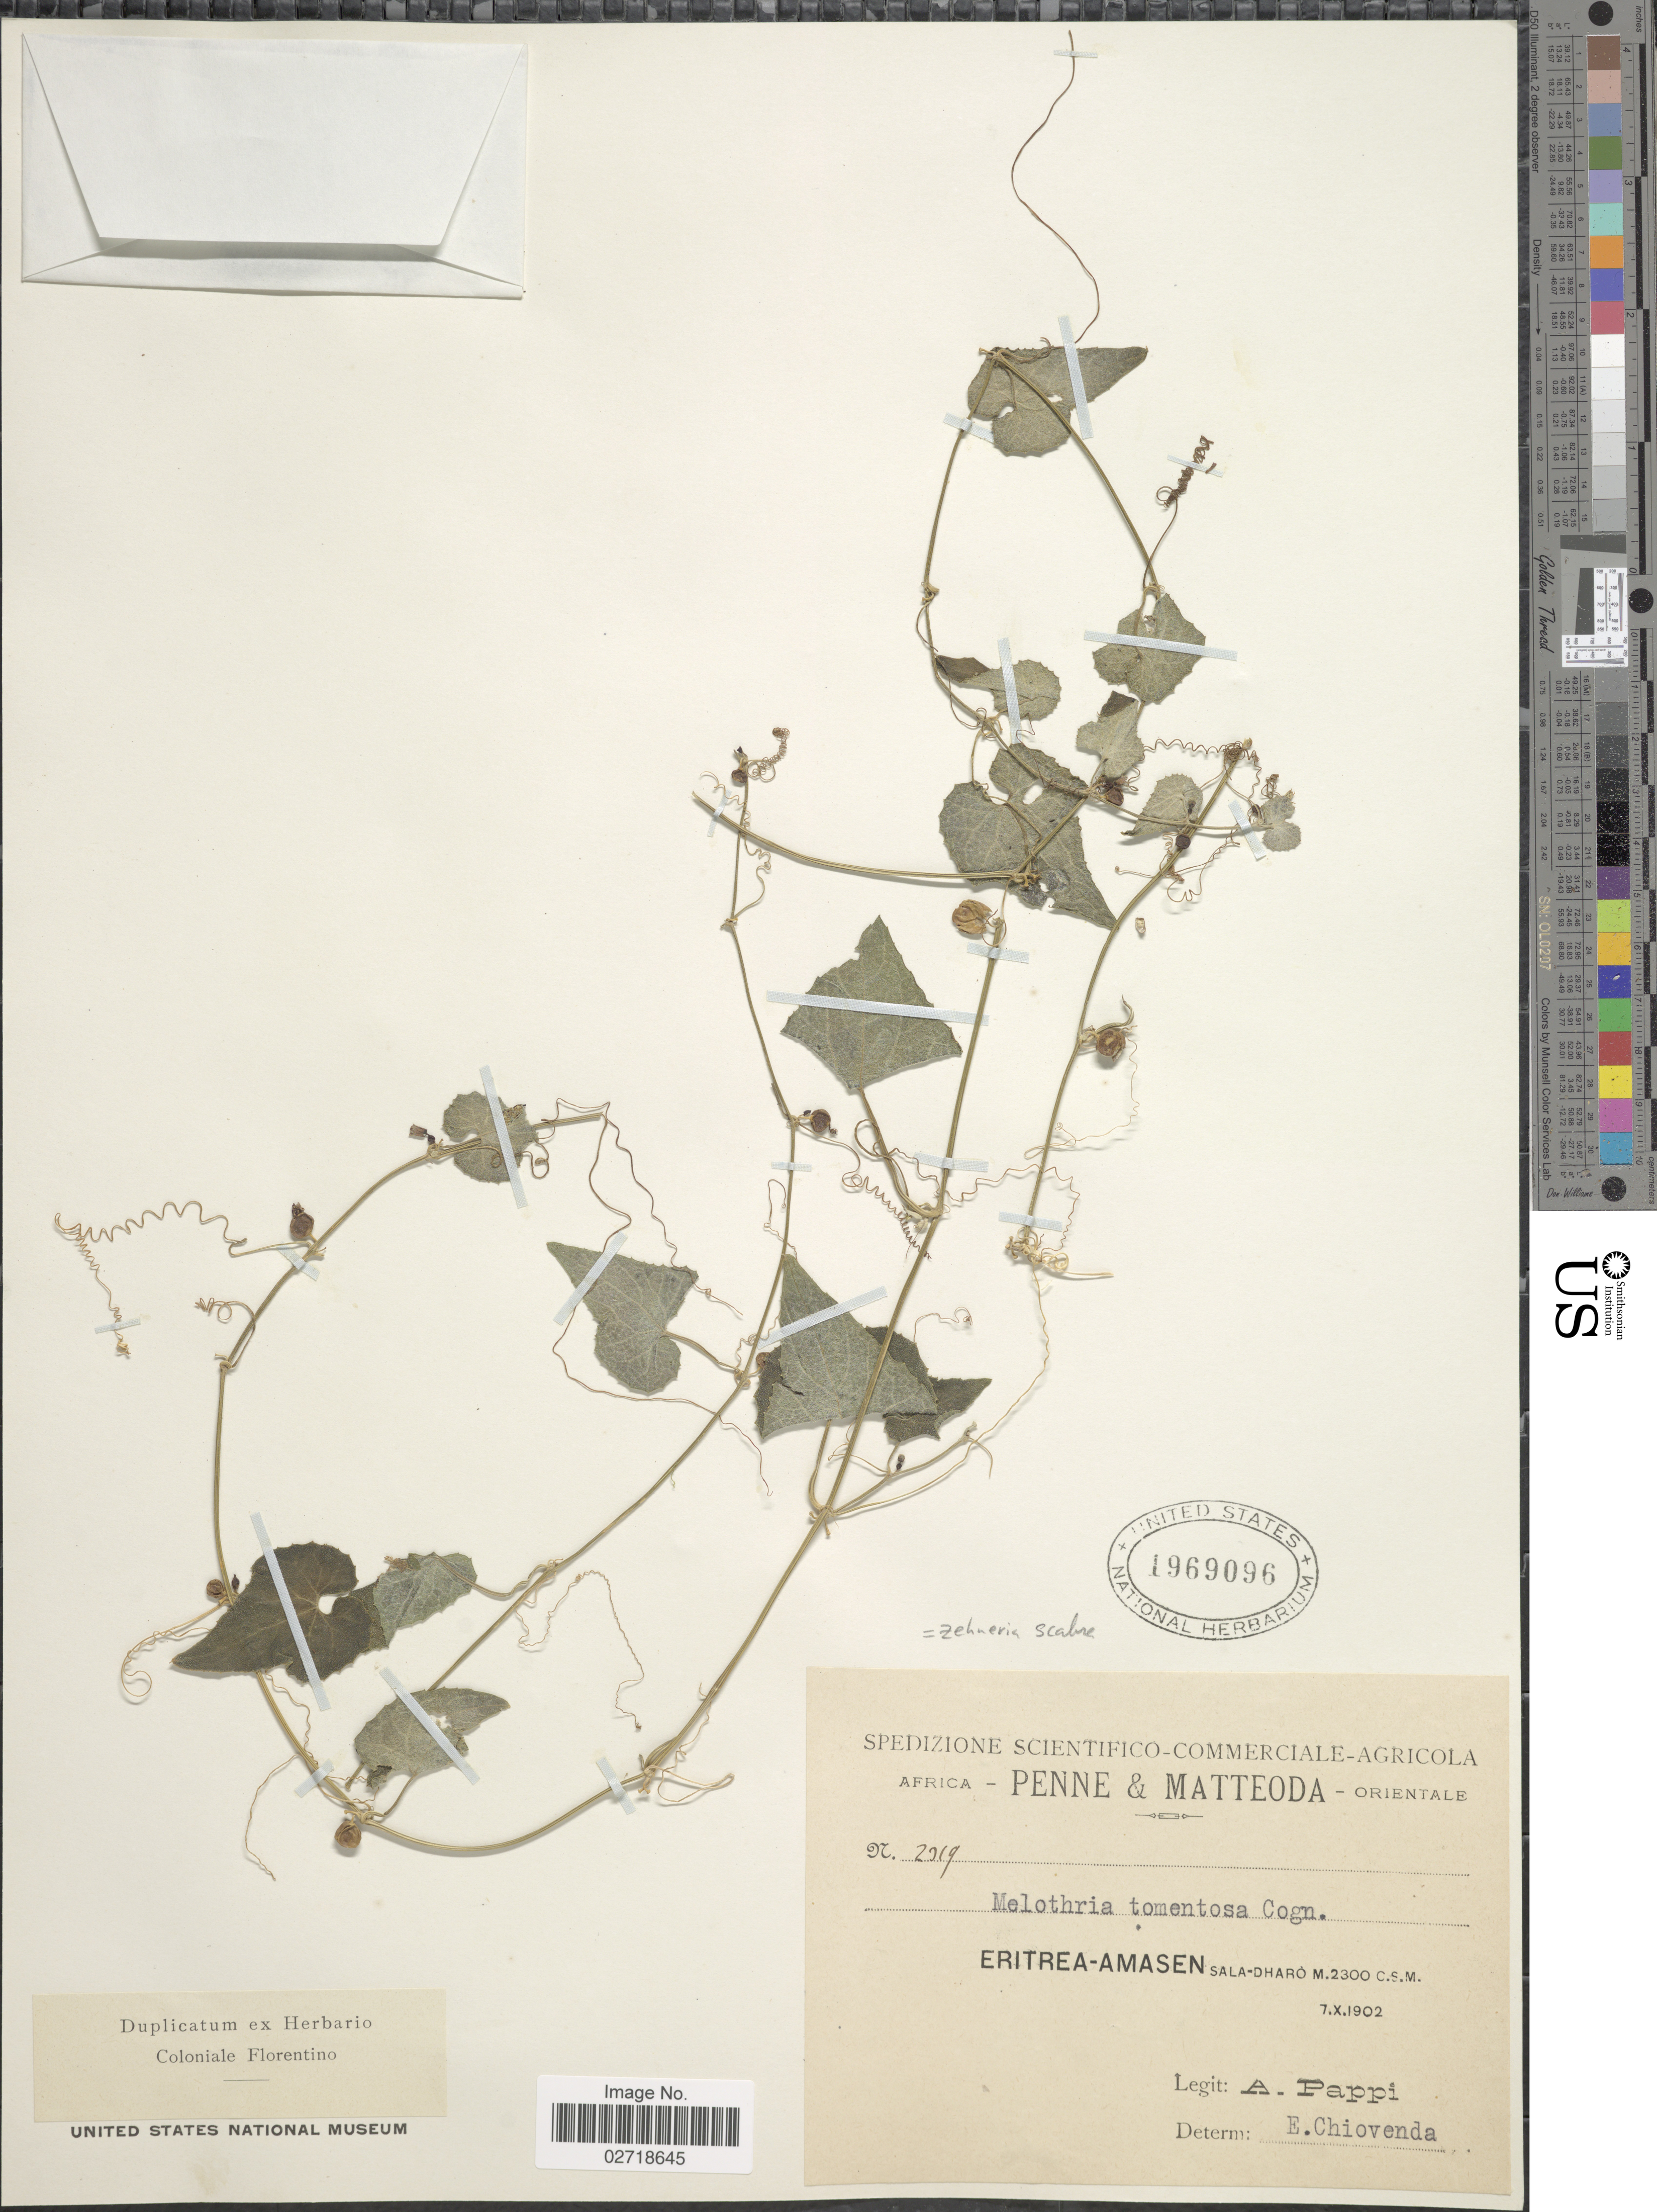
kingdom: Plantae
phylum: Tracheophyta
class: Magnoliopsida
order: Cucurbitales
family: Cucurbitaceae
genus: Zehneria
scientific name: Zehneria scabra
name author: (L. f.) Sond.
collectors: A. Pappi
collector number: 2319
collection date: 1902-10-07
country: Eritrea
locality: Eritrea-Amasen: Sala-Dharo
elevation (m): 2300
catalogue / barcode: US 1969096